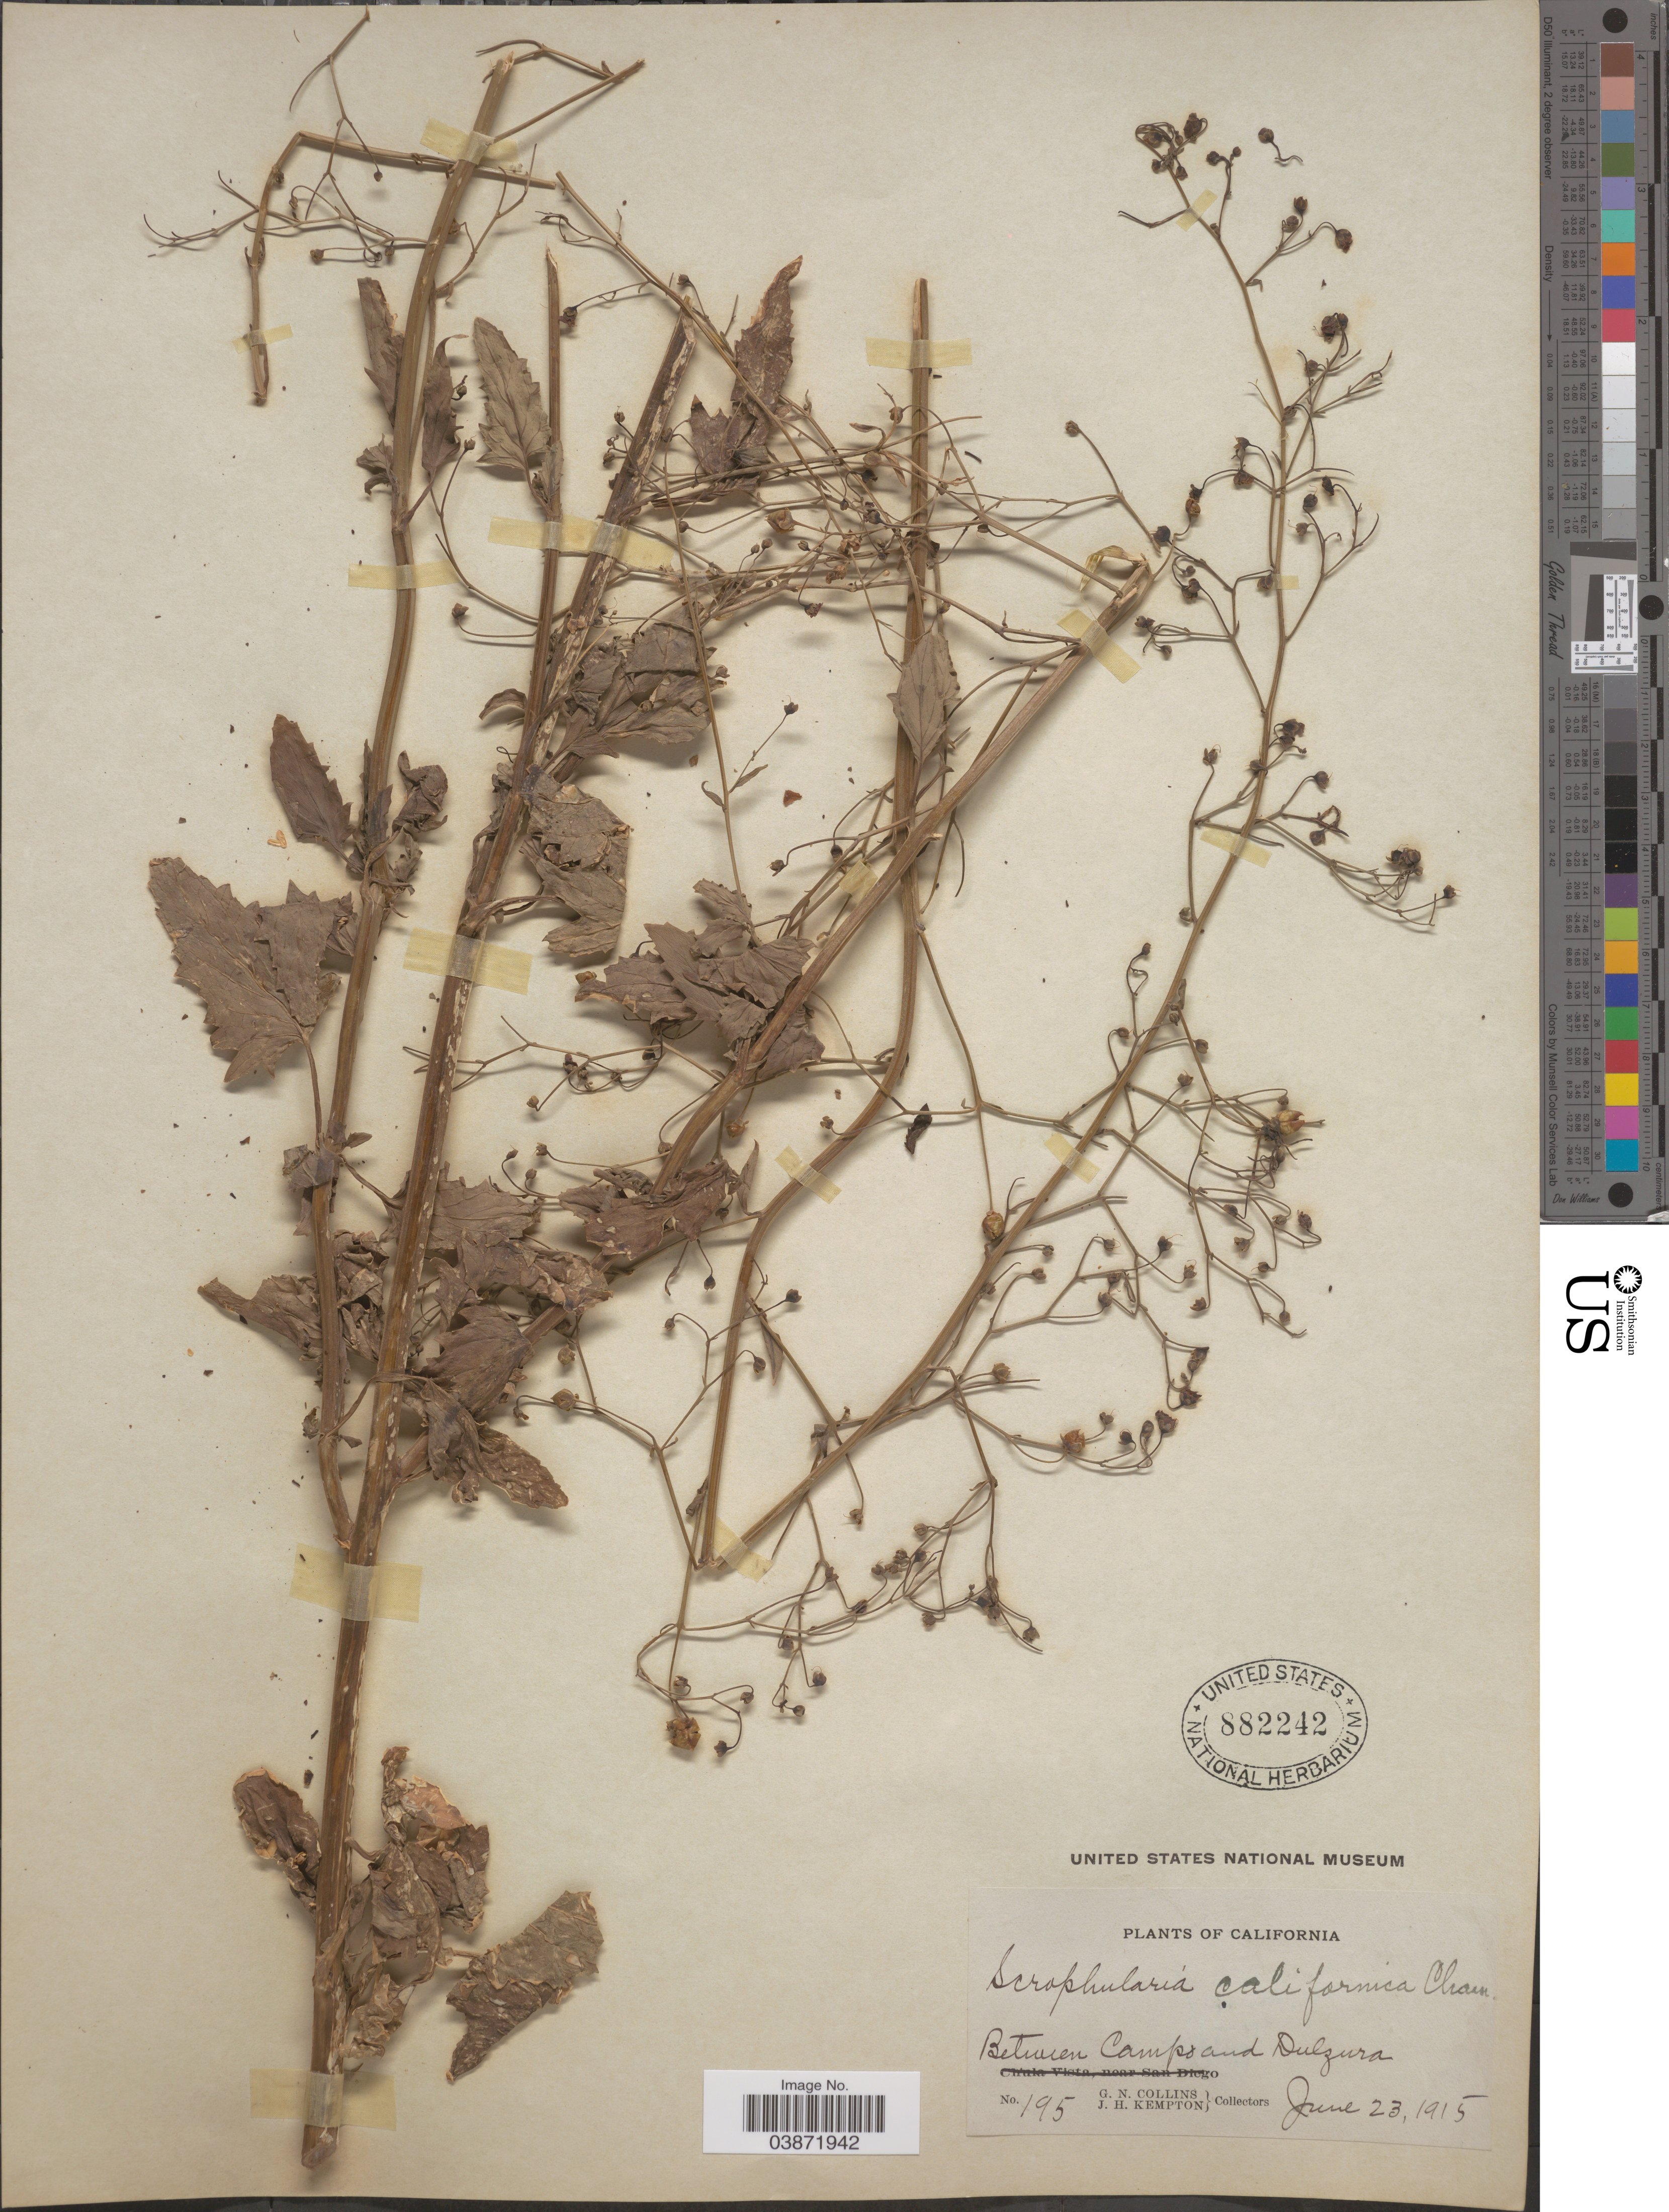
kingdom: Plantae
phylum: Tracheophyta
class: Magnoliopsida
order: Lamiales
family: Scrophulariaceae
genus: Scrophularia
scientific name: Scrophularia californica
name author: Cham. & Schltdl.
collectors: G. Collins & J. H. Kempton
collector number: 195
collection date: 1915-06-23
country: United States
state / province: California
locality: Between Camps and Dulzura.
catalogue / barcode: US 882242